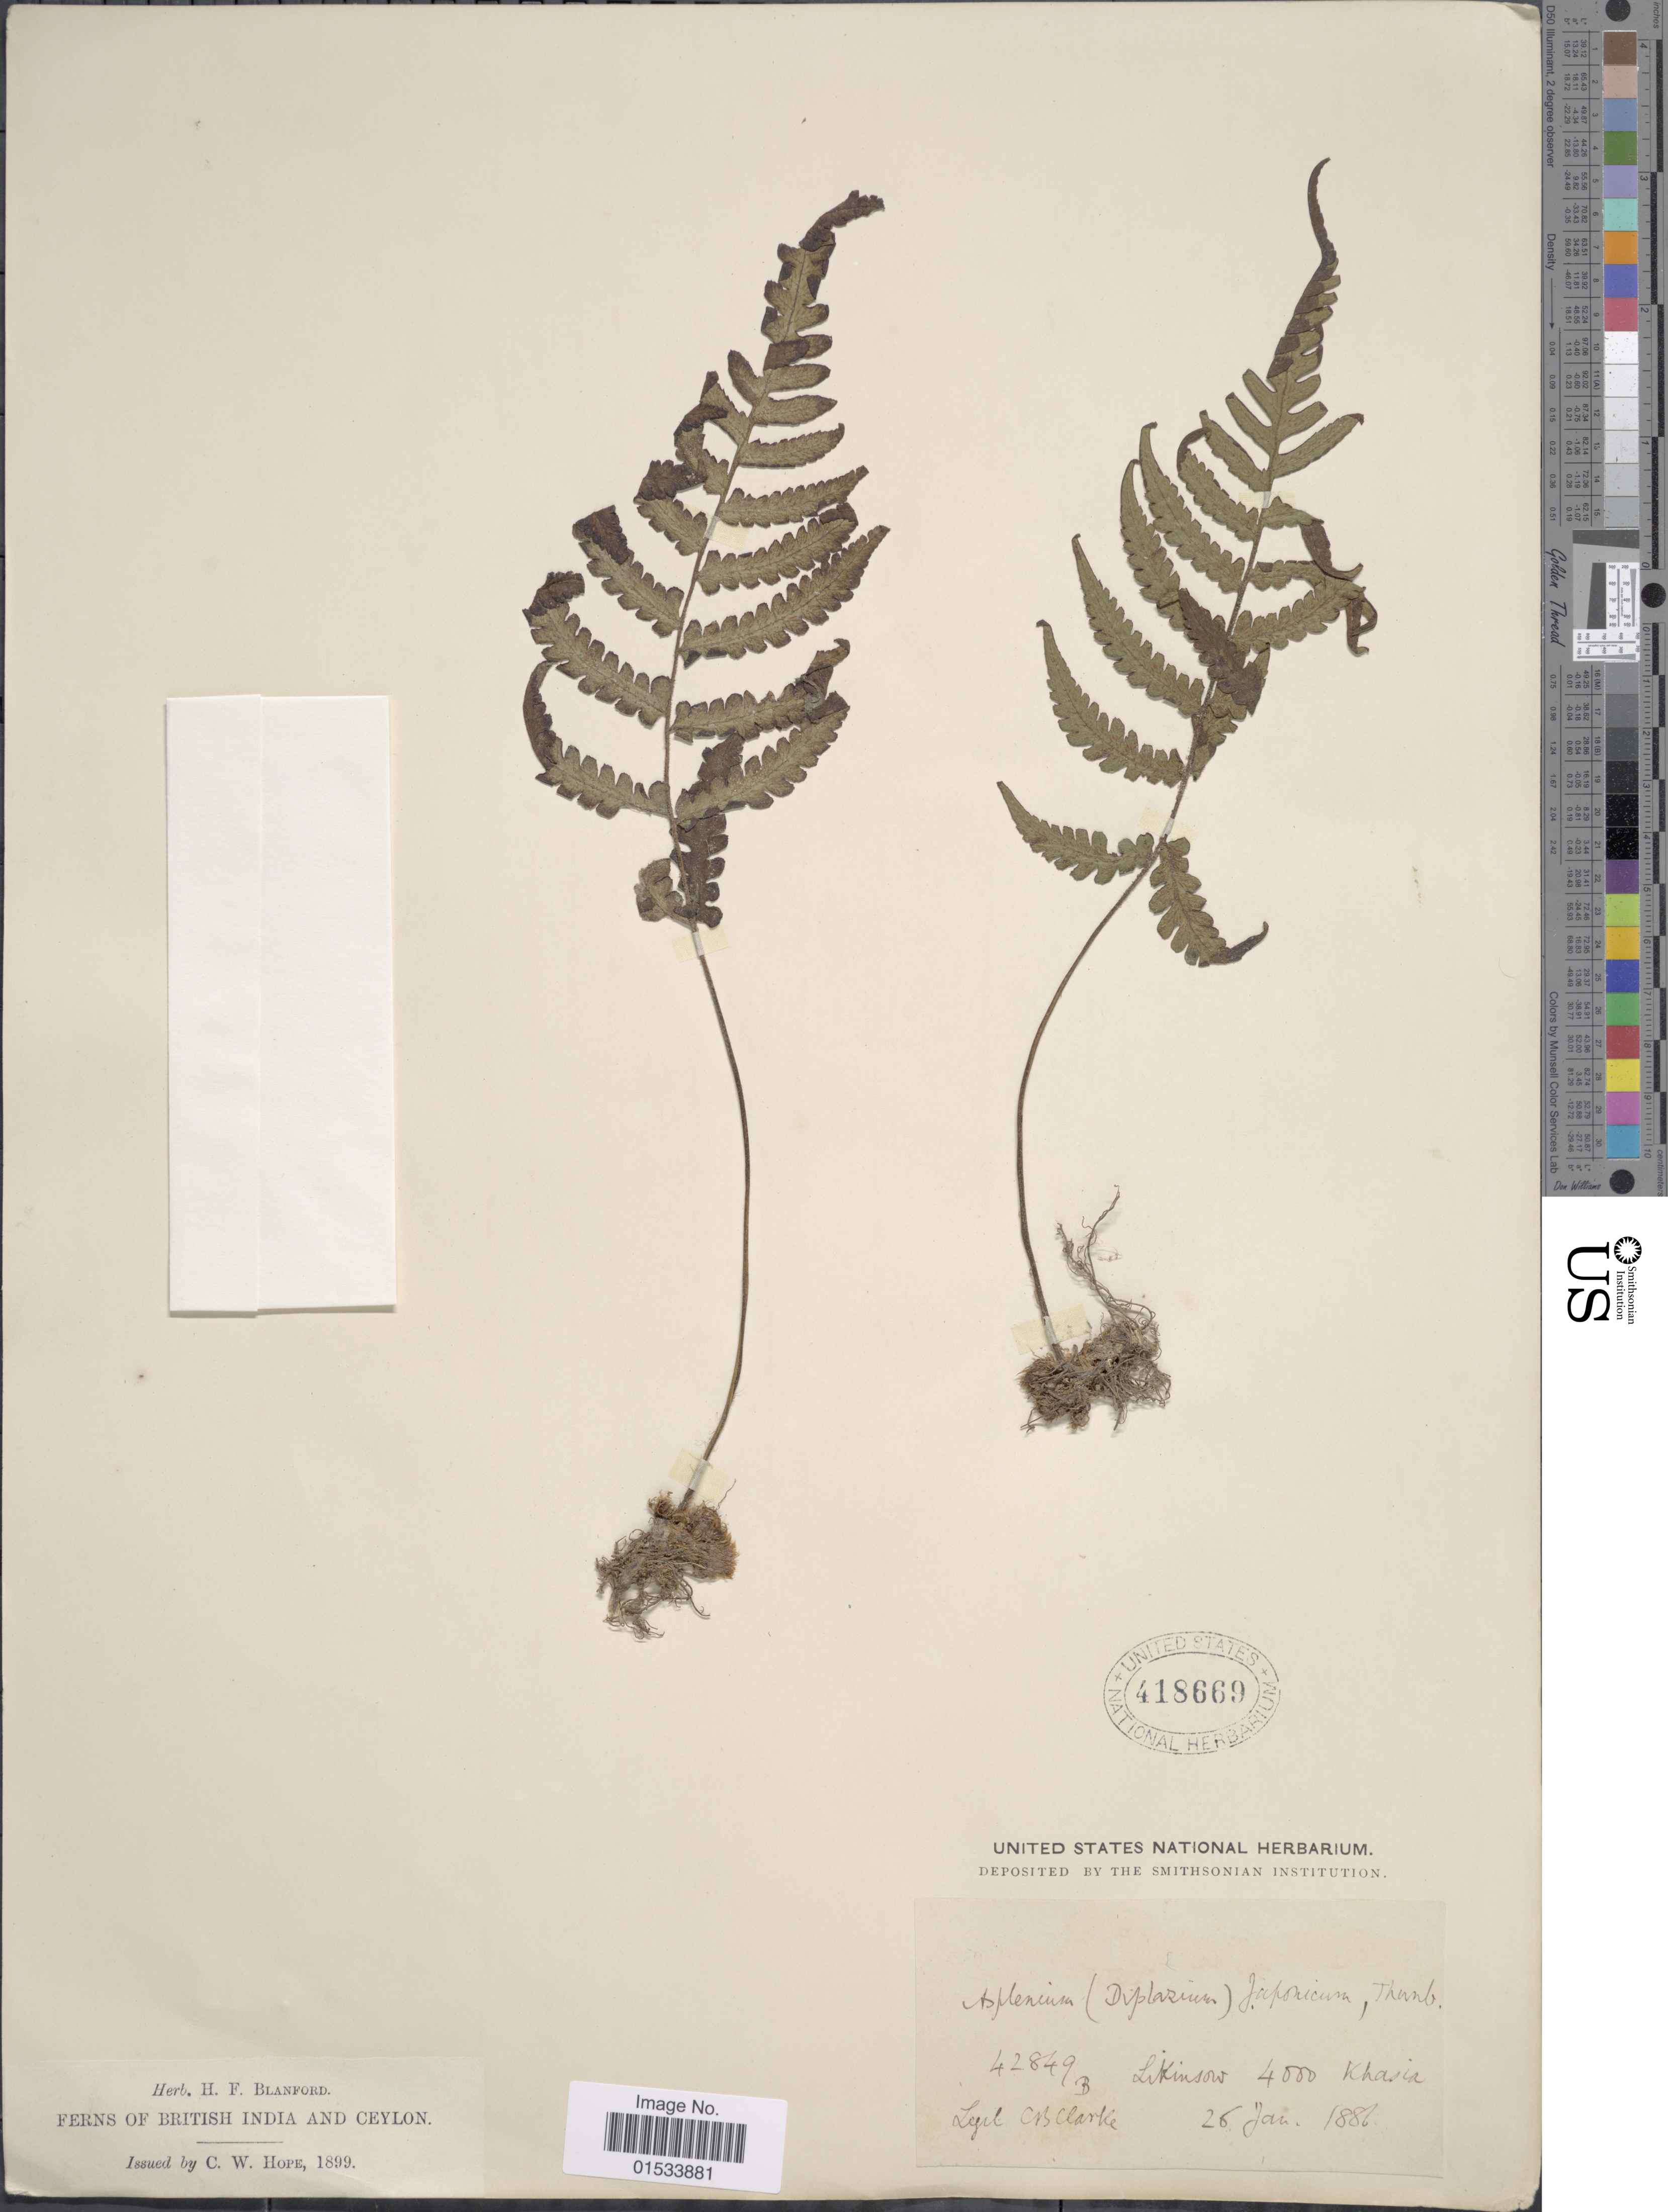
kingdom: Plantae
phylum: Tracheophyta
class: Polypodiopsida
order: Polypodiales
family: Athyriaceae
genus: Diplazium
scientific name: Diplazium japonicum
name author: (Thunb.) Copel.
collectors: C. B. Clarke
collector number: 42849B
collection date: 1886-01-26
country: India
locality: Likinsow Khasia, British India and Ceylon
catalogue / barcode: US 418669